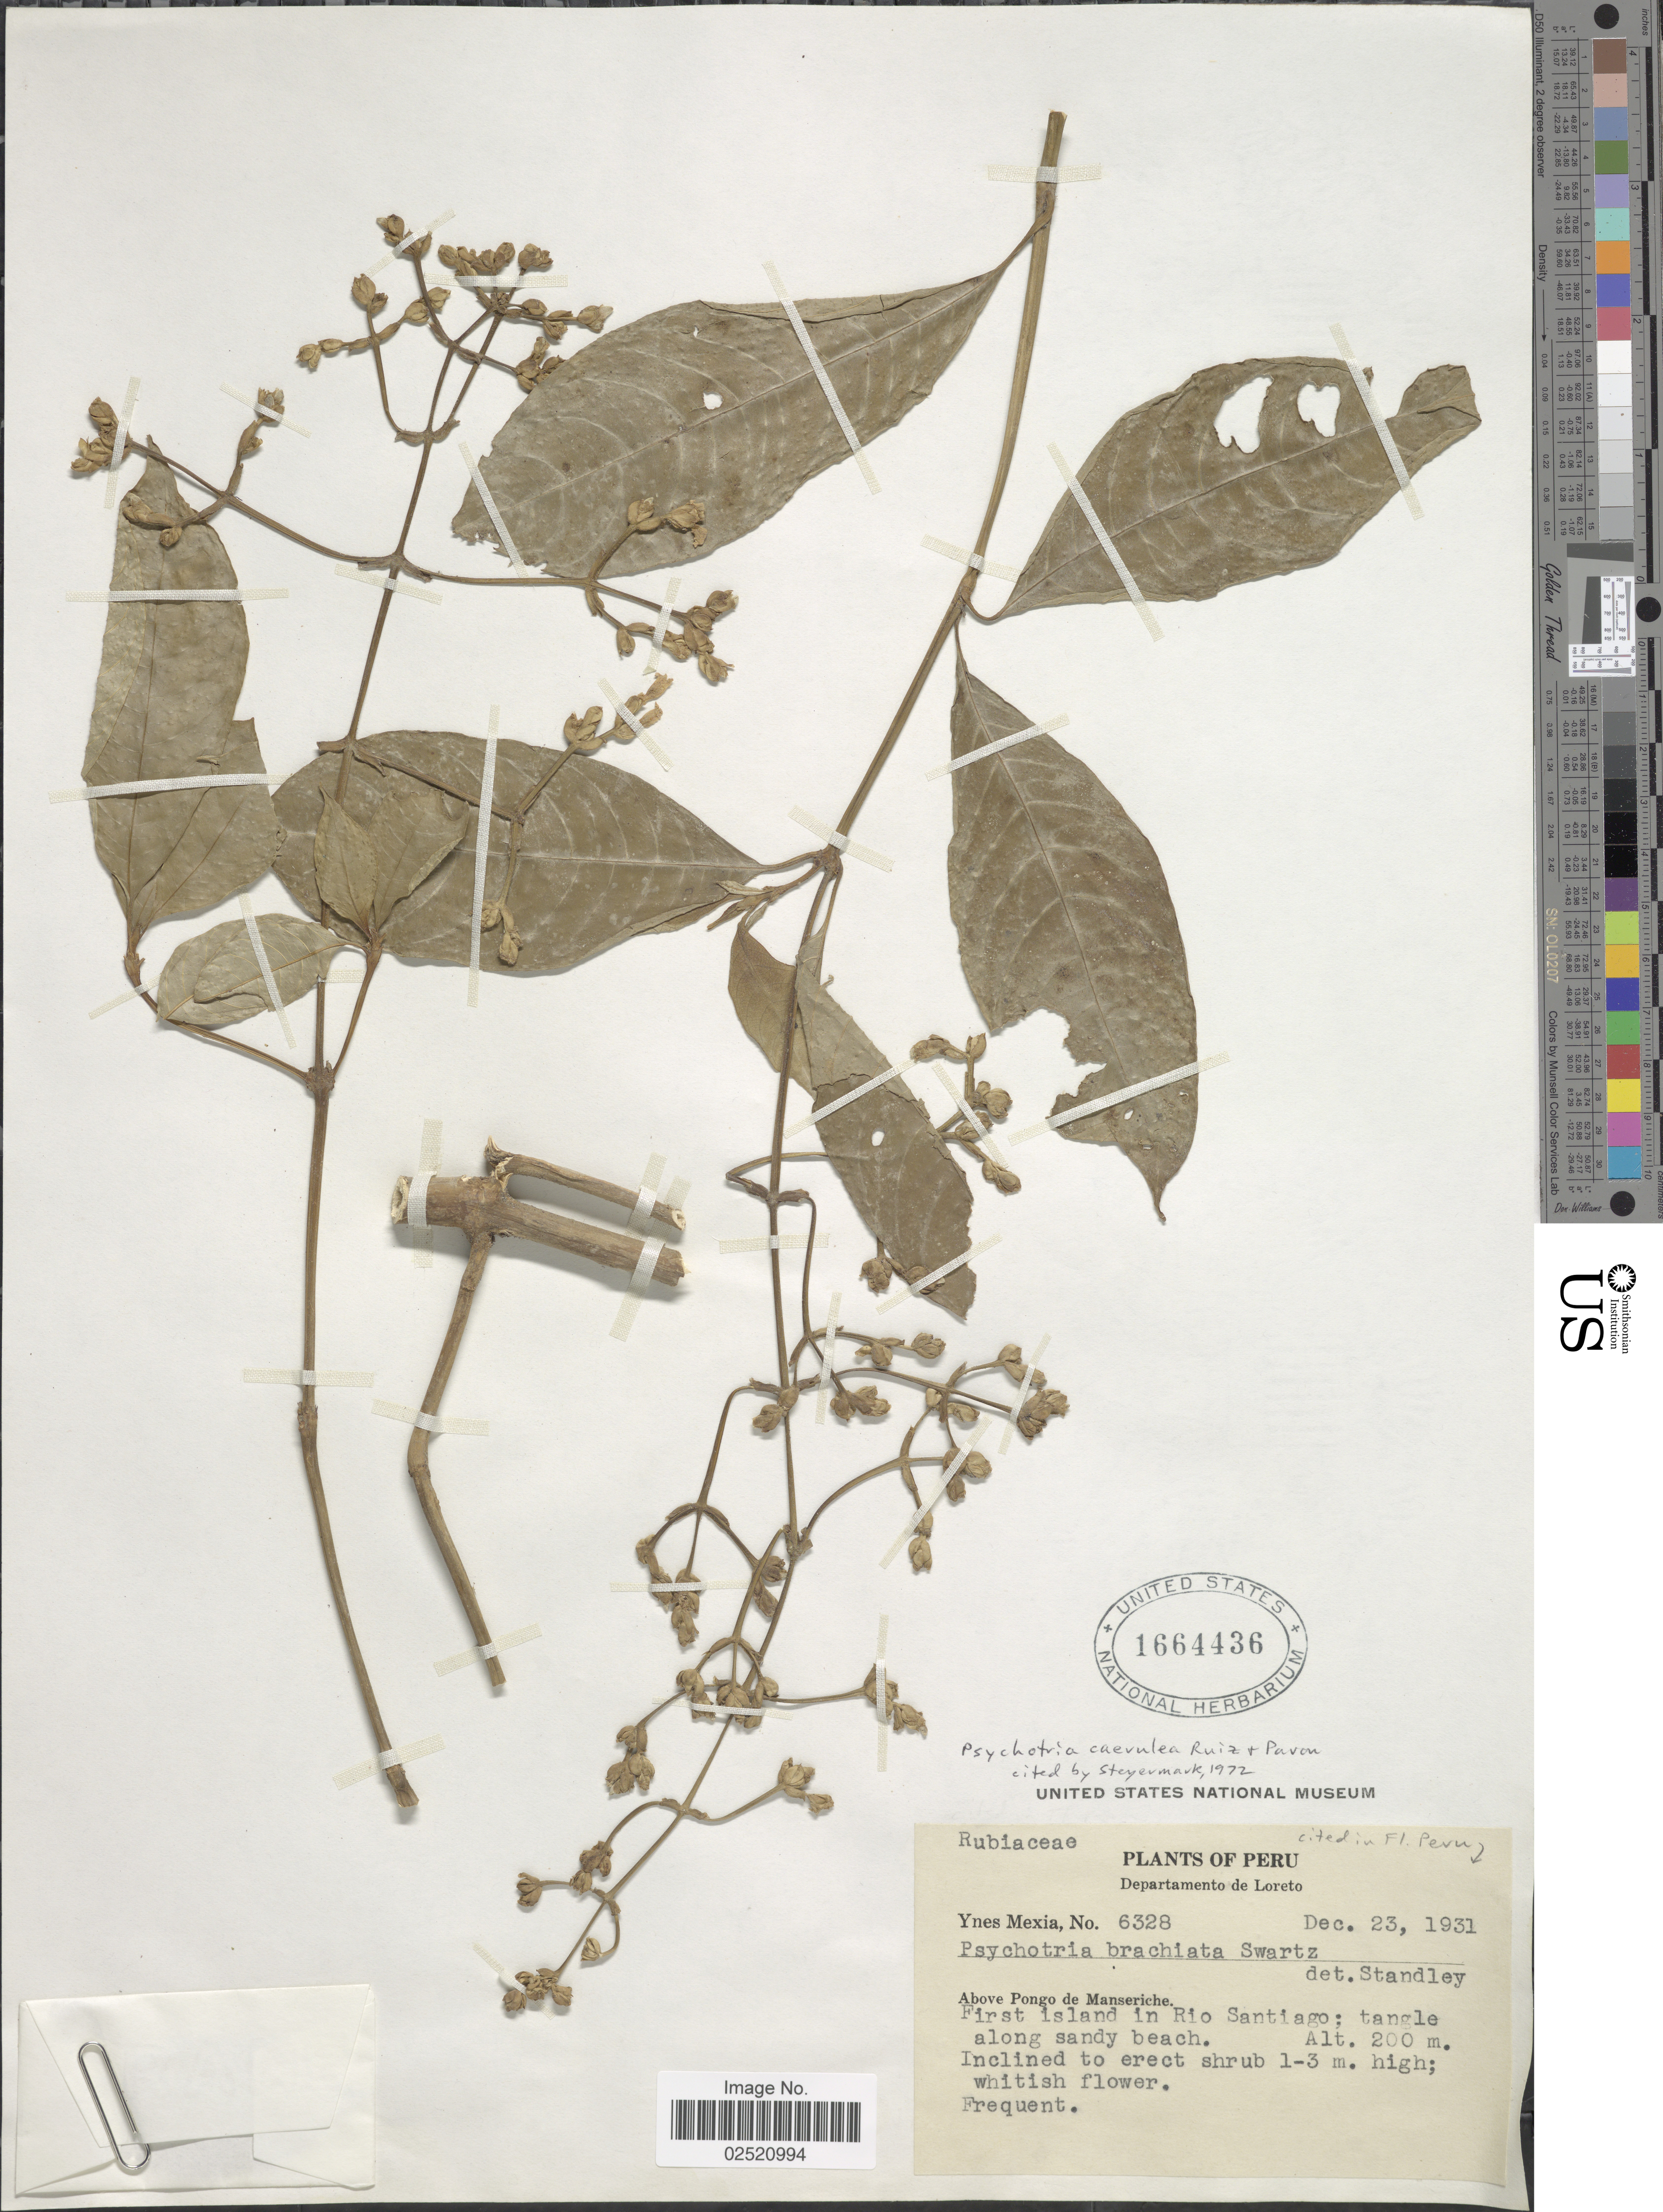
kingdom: Plantae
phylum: Tracheophyta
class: Magnoliopsida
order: Gentianales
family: Rubiaceae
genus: Psychotria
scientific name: Psychotria caerulea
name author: Ruiz & Pav.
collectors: Y. Mexia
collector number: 6328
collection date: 1931-12-23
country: Peru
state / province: Loreto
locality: Above Pongo de Manseriche, First island in Rio Santiago; tangle along sandy beach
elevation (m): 200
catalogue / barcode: US 1664436